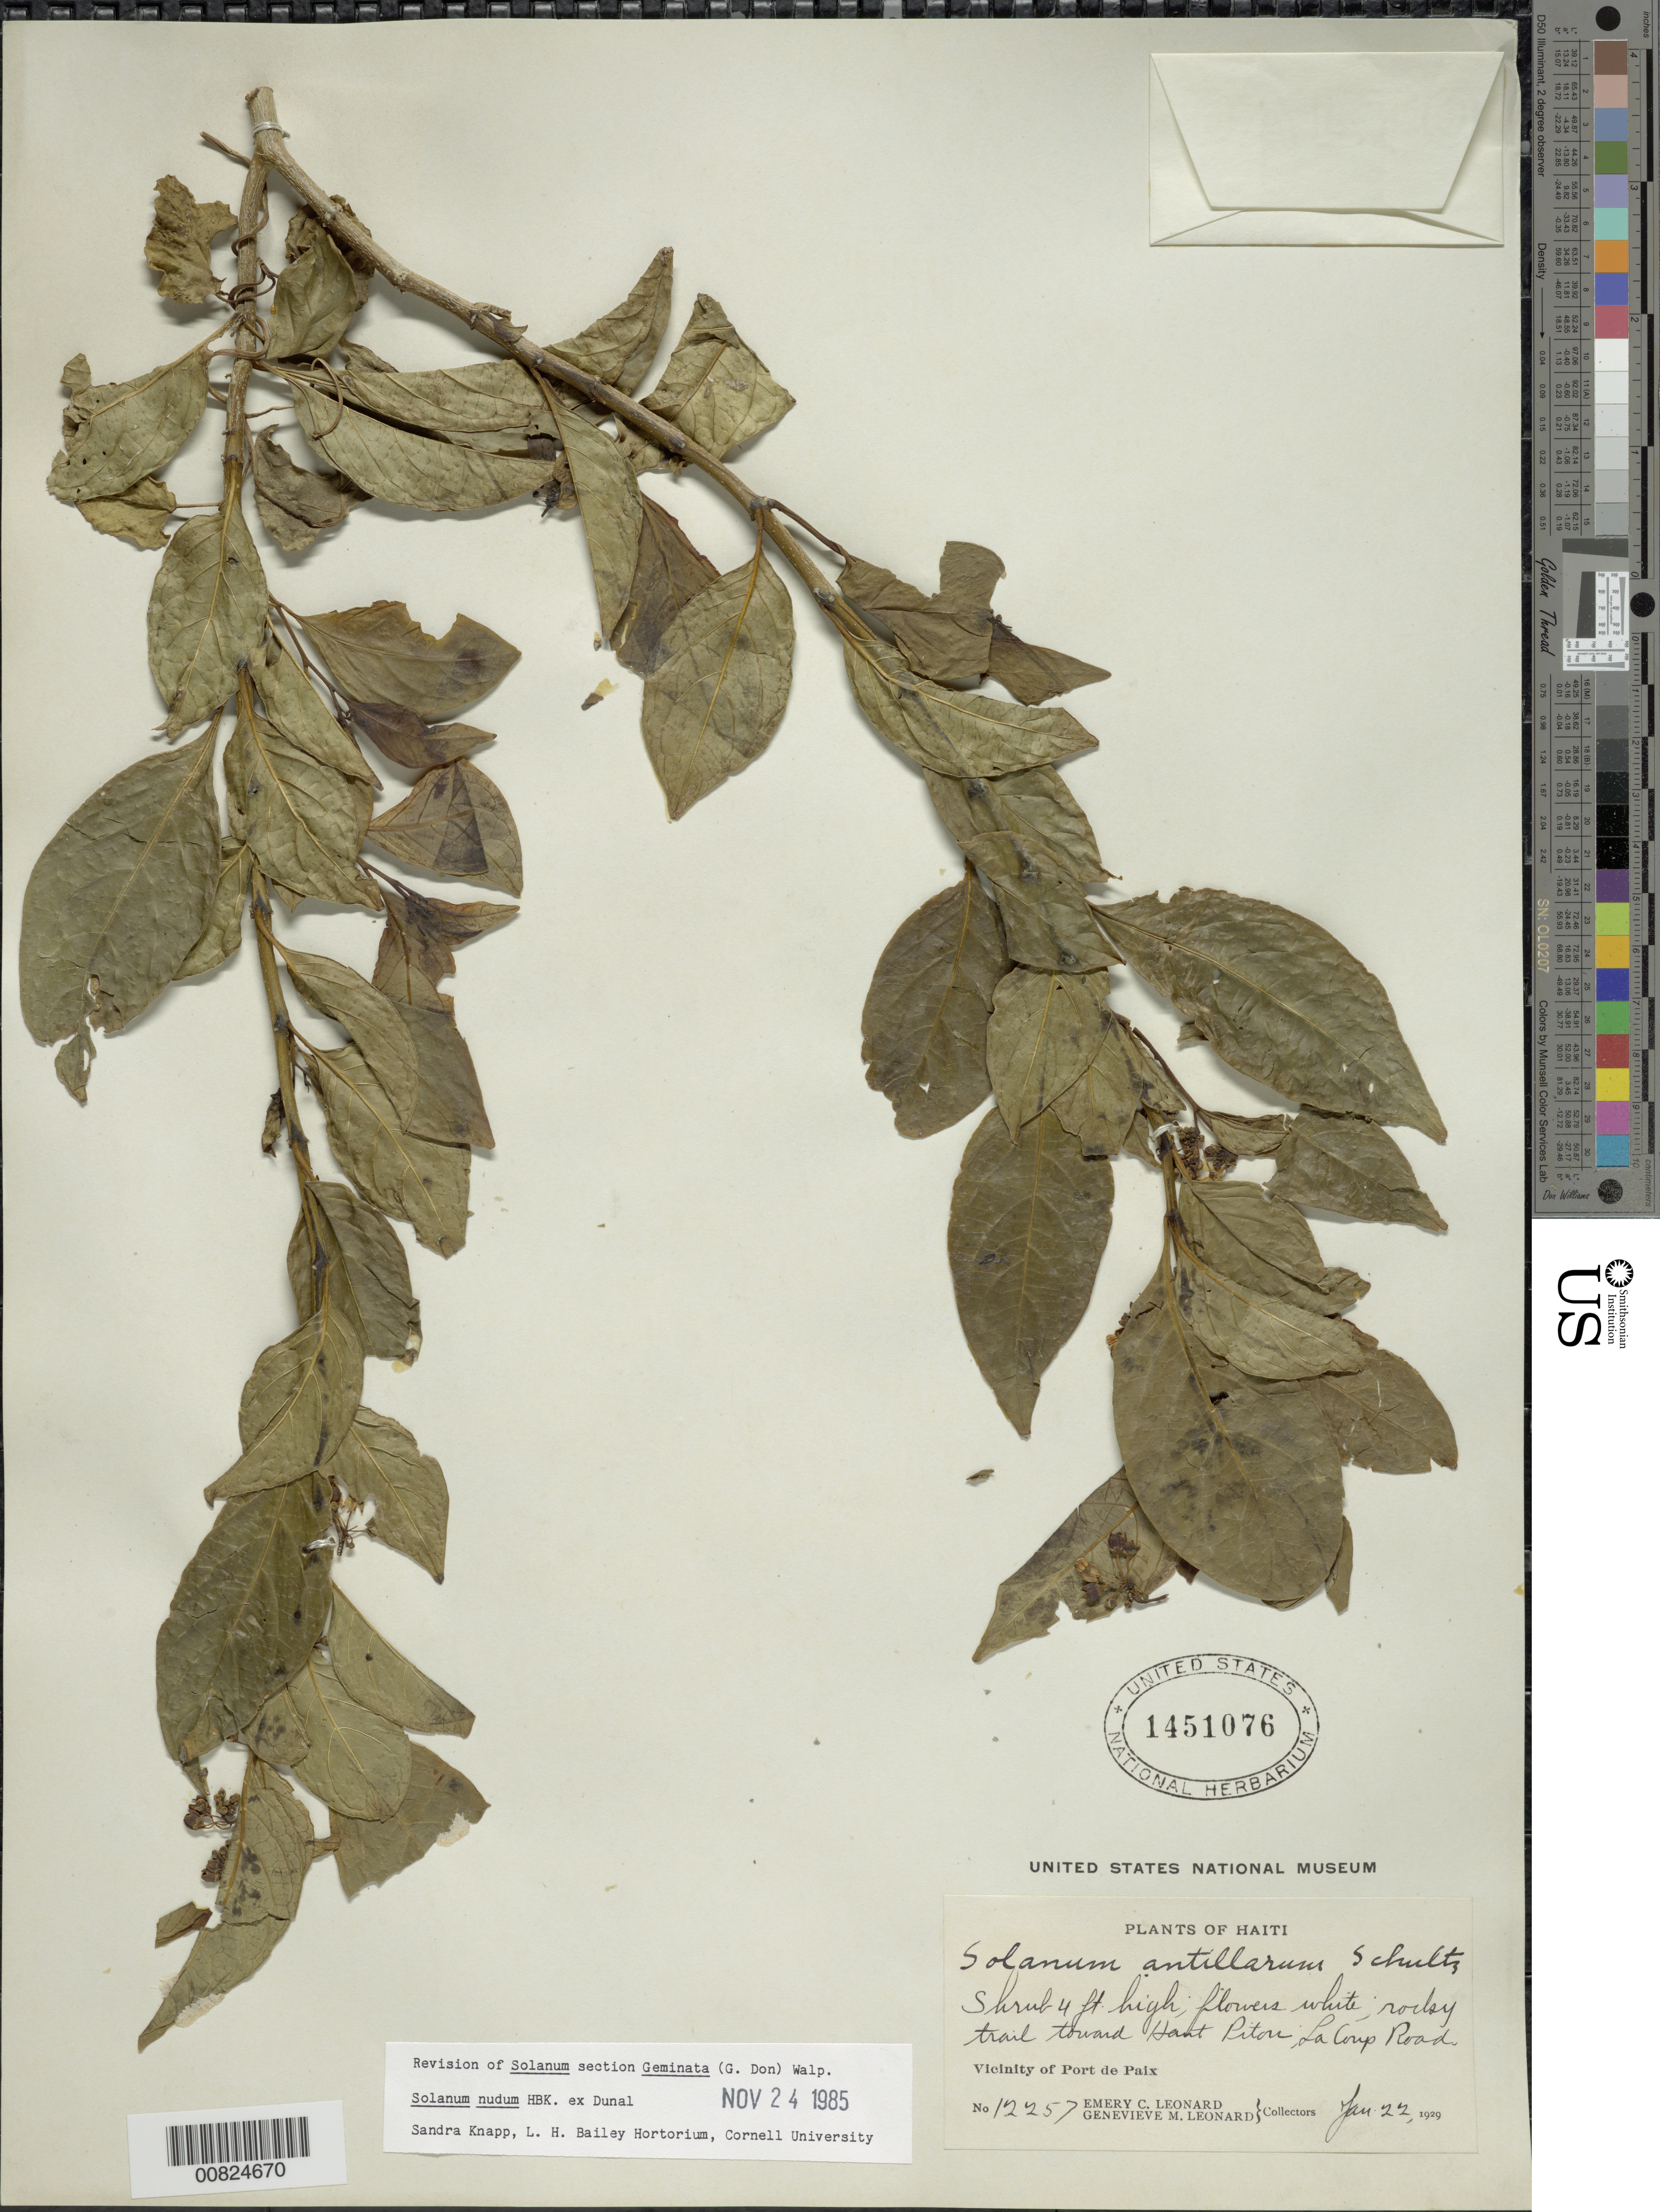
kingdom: Plantae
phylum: Tracheophyta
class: Magnoliopsida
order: Solanales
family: Solanaceae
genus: Solanum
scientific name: Solanum nudum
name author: Dunal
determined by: Knapp, S. D.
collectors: E. C. Leonard & G. M. Leonard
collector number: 12257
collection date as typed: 22 Jan 1929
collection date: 1929-01-22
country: Haiti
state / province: Nord-Ouest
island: Hispaniola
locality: Vicinity of Port de Paix, trail toward Haut Piton, La Coup Road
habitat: Rocky trail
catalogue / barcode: US 1451076